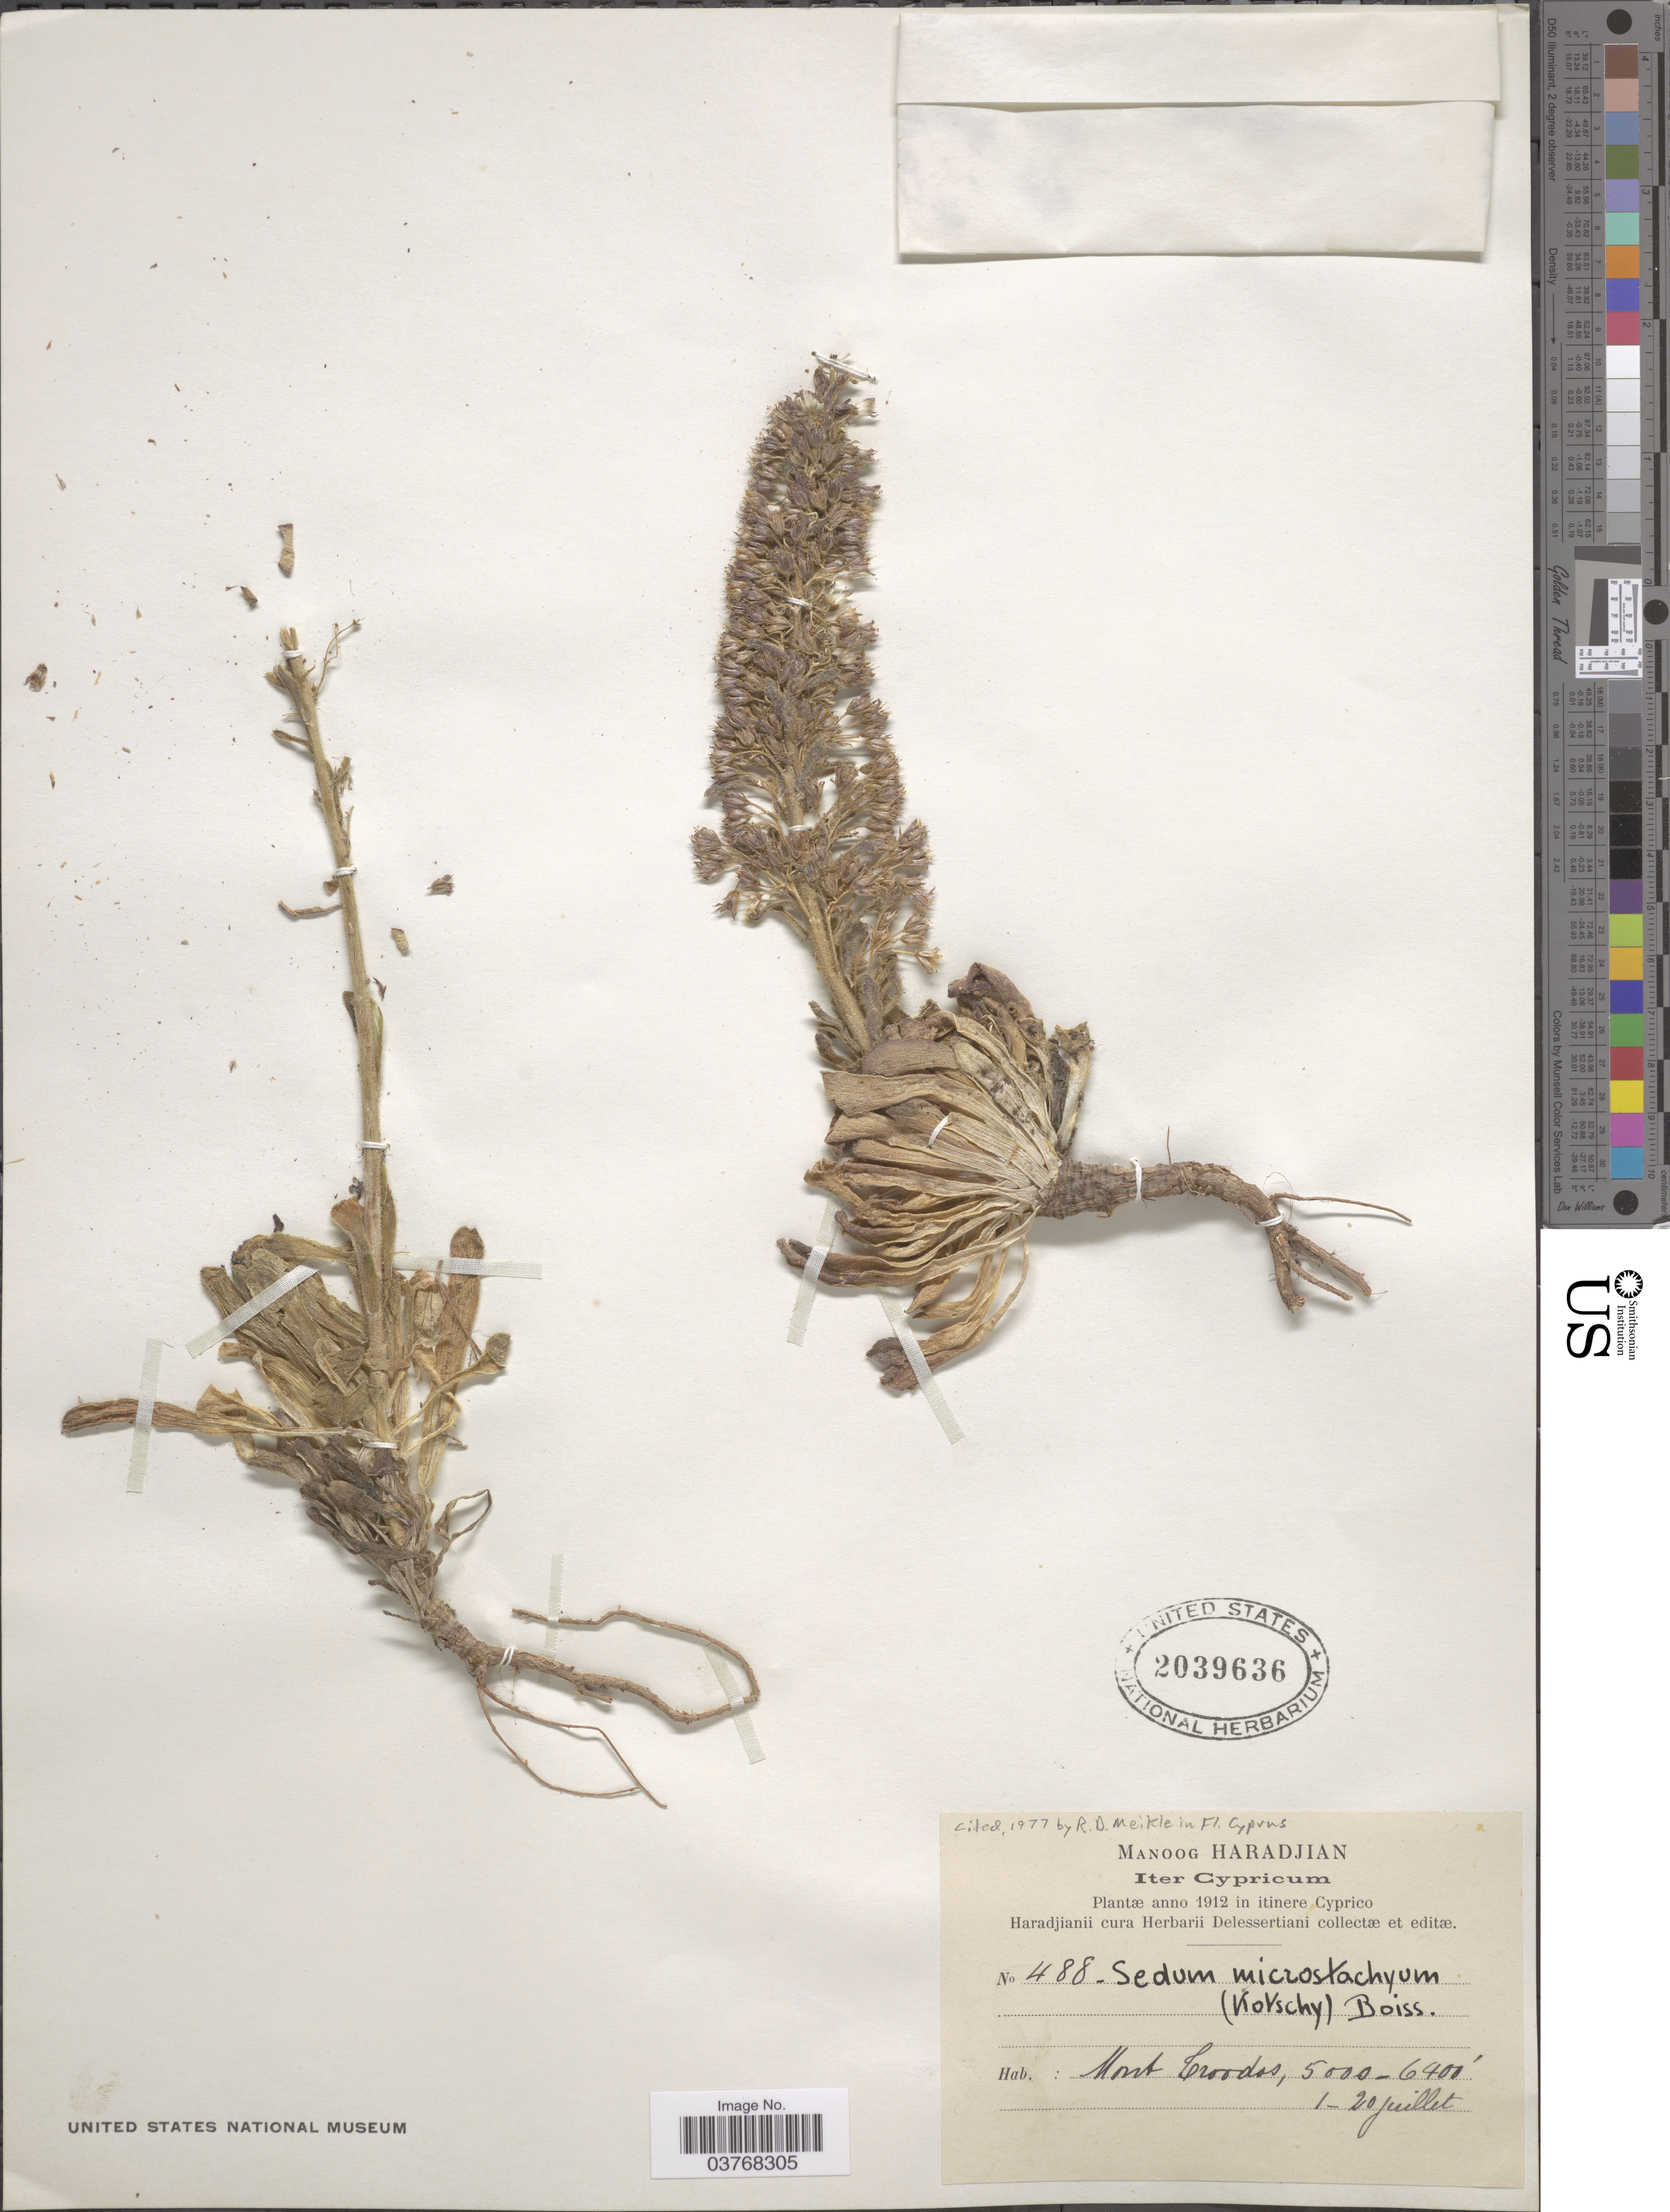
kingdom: Plantae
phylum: Tracheophyta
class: Magnoliopsida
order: Saxifragales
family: Crassulaceae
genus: Sedum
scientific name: Sedum microstachyum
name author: Boiss.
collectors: M. Haradjian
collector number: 488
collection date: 1912-07-01/1912-07-20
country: Cyprus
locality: Iter Cypricum. Itinere Cyprico. Mont Troodos.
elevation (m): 1524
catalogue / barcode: US 2039636